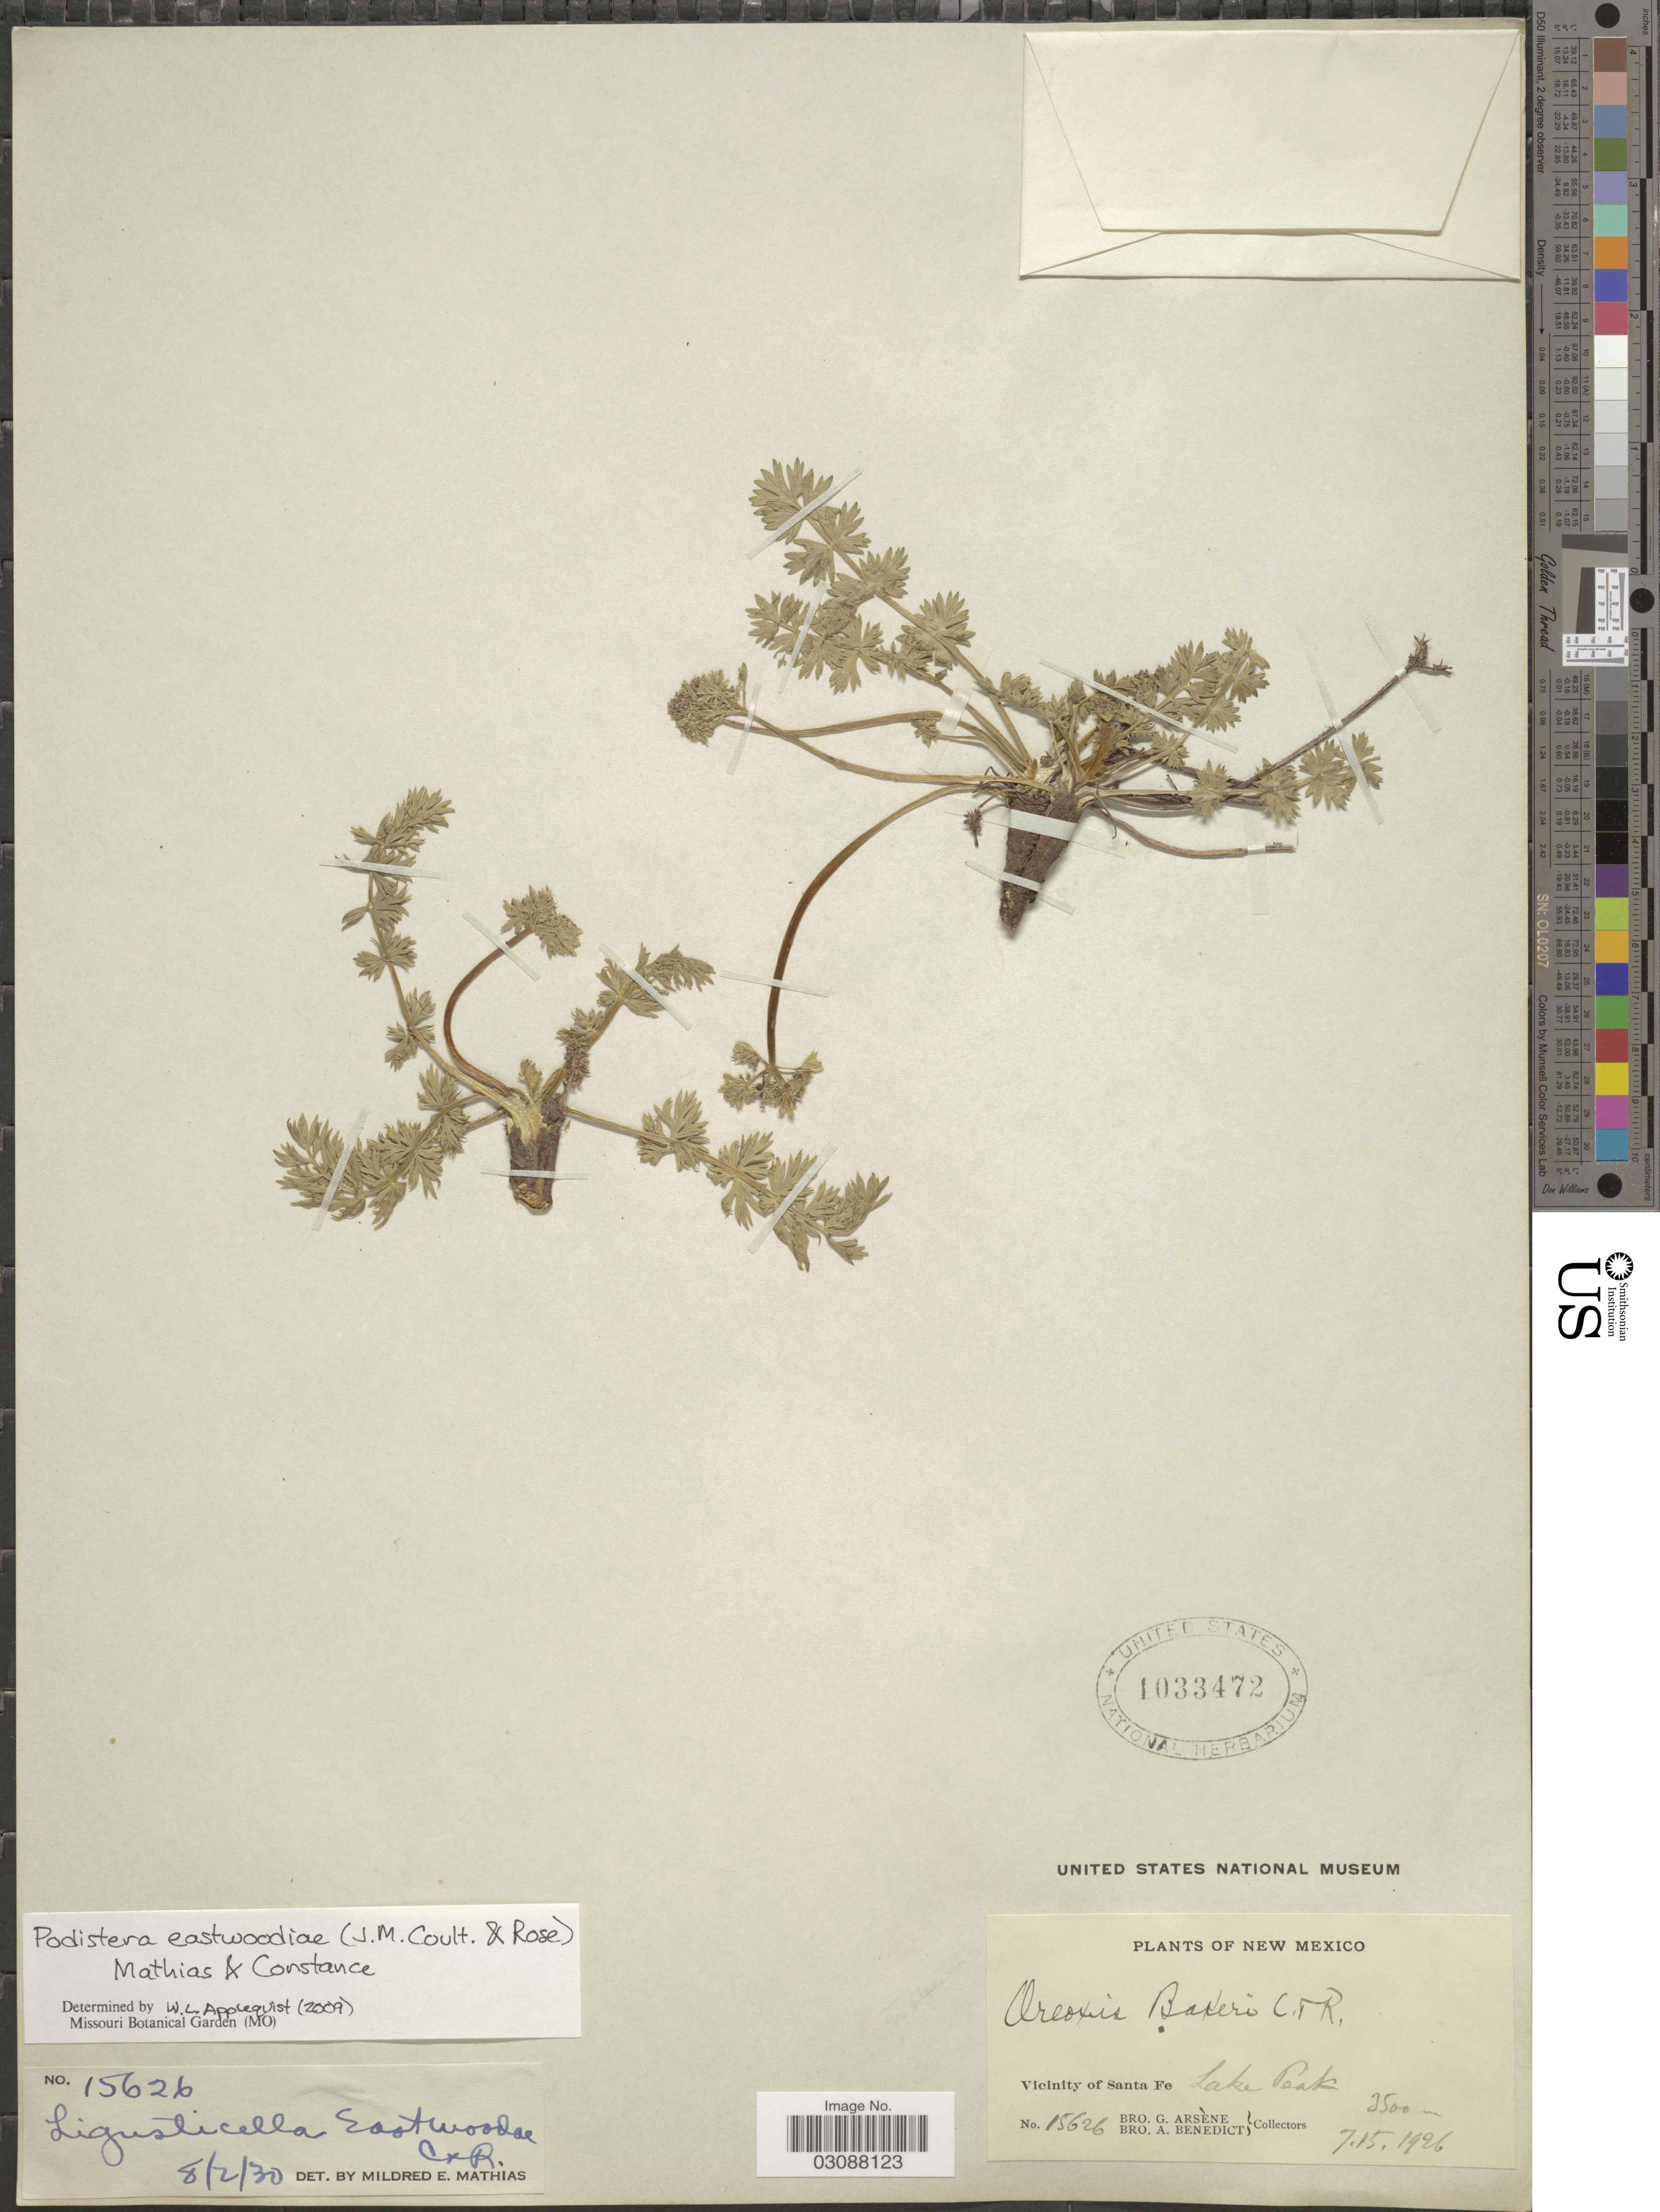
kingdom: Plantae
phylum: Tracheophyta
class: Magnoliopsida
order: Apiales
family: Apiaceae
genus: Podistera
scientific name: Podistera eastwoodiae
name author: (J.M. Coult. & Rose) Mathias & Constance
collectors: Bro. G. Arsène & Bro. A. Benedict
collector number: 15626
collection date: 1926-07-15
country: United States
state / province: New Mexico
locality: Vicinity of Santa Fe. Lake Peak.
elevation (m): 3500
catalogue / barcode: US 1033472